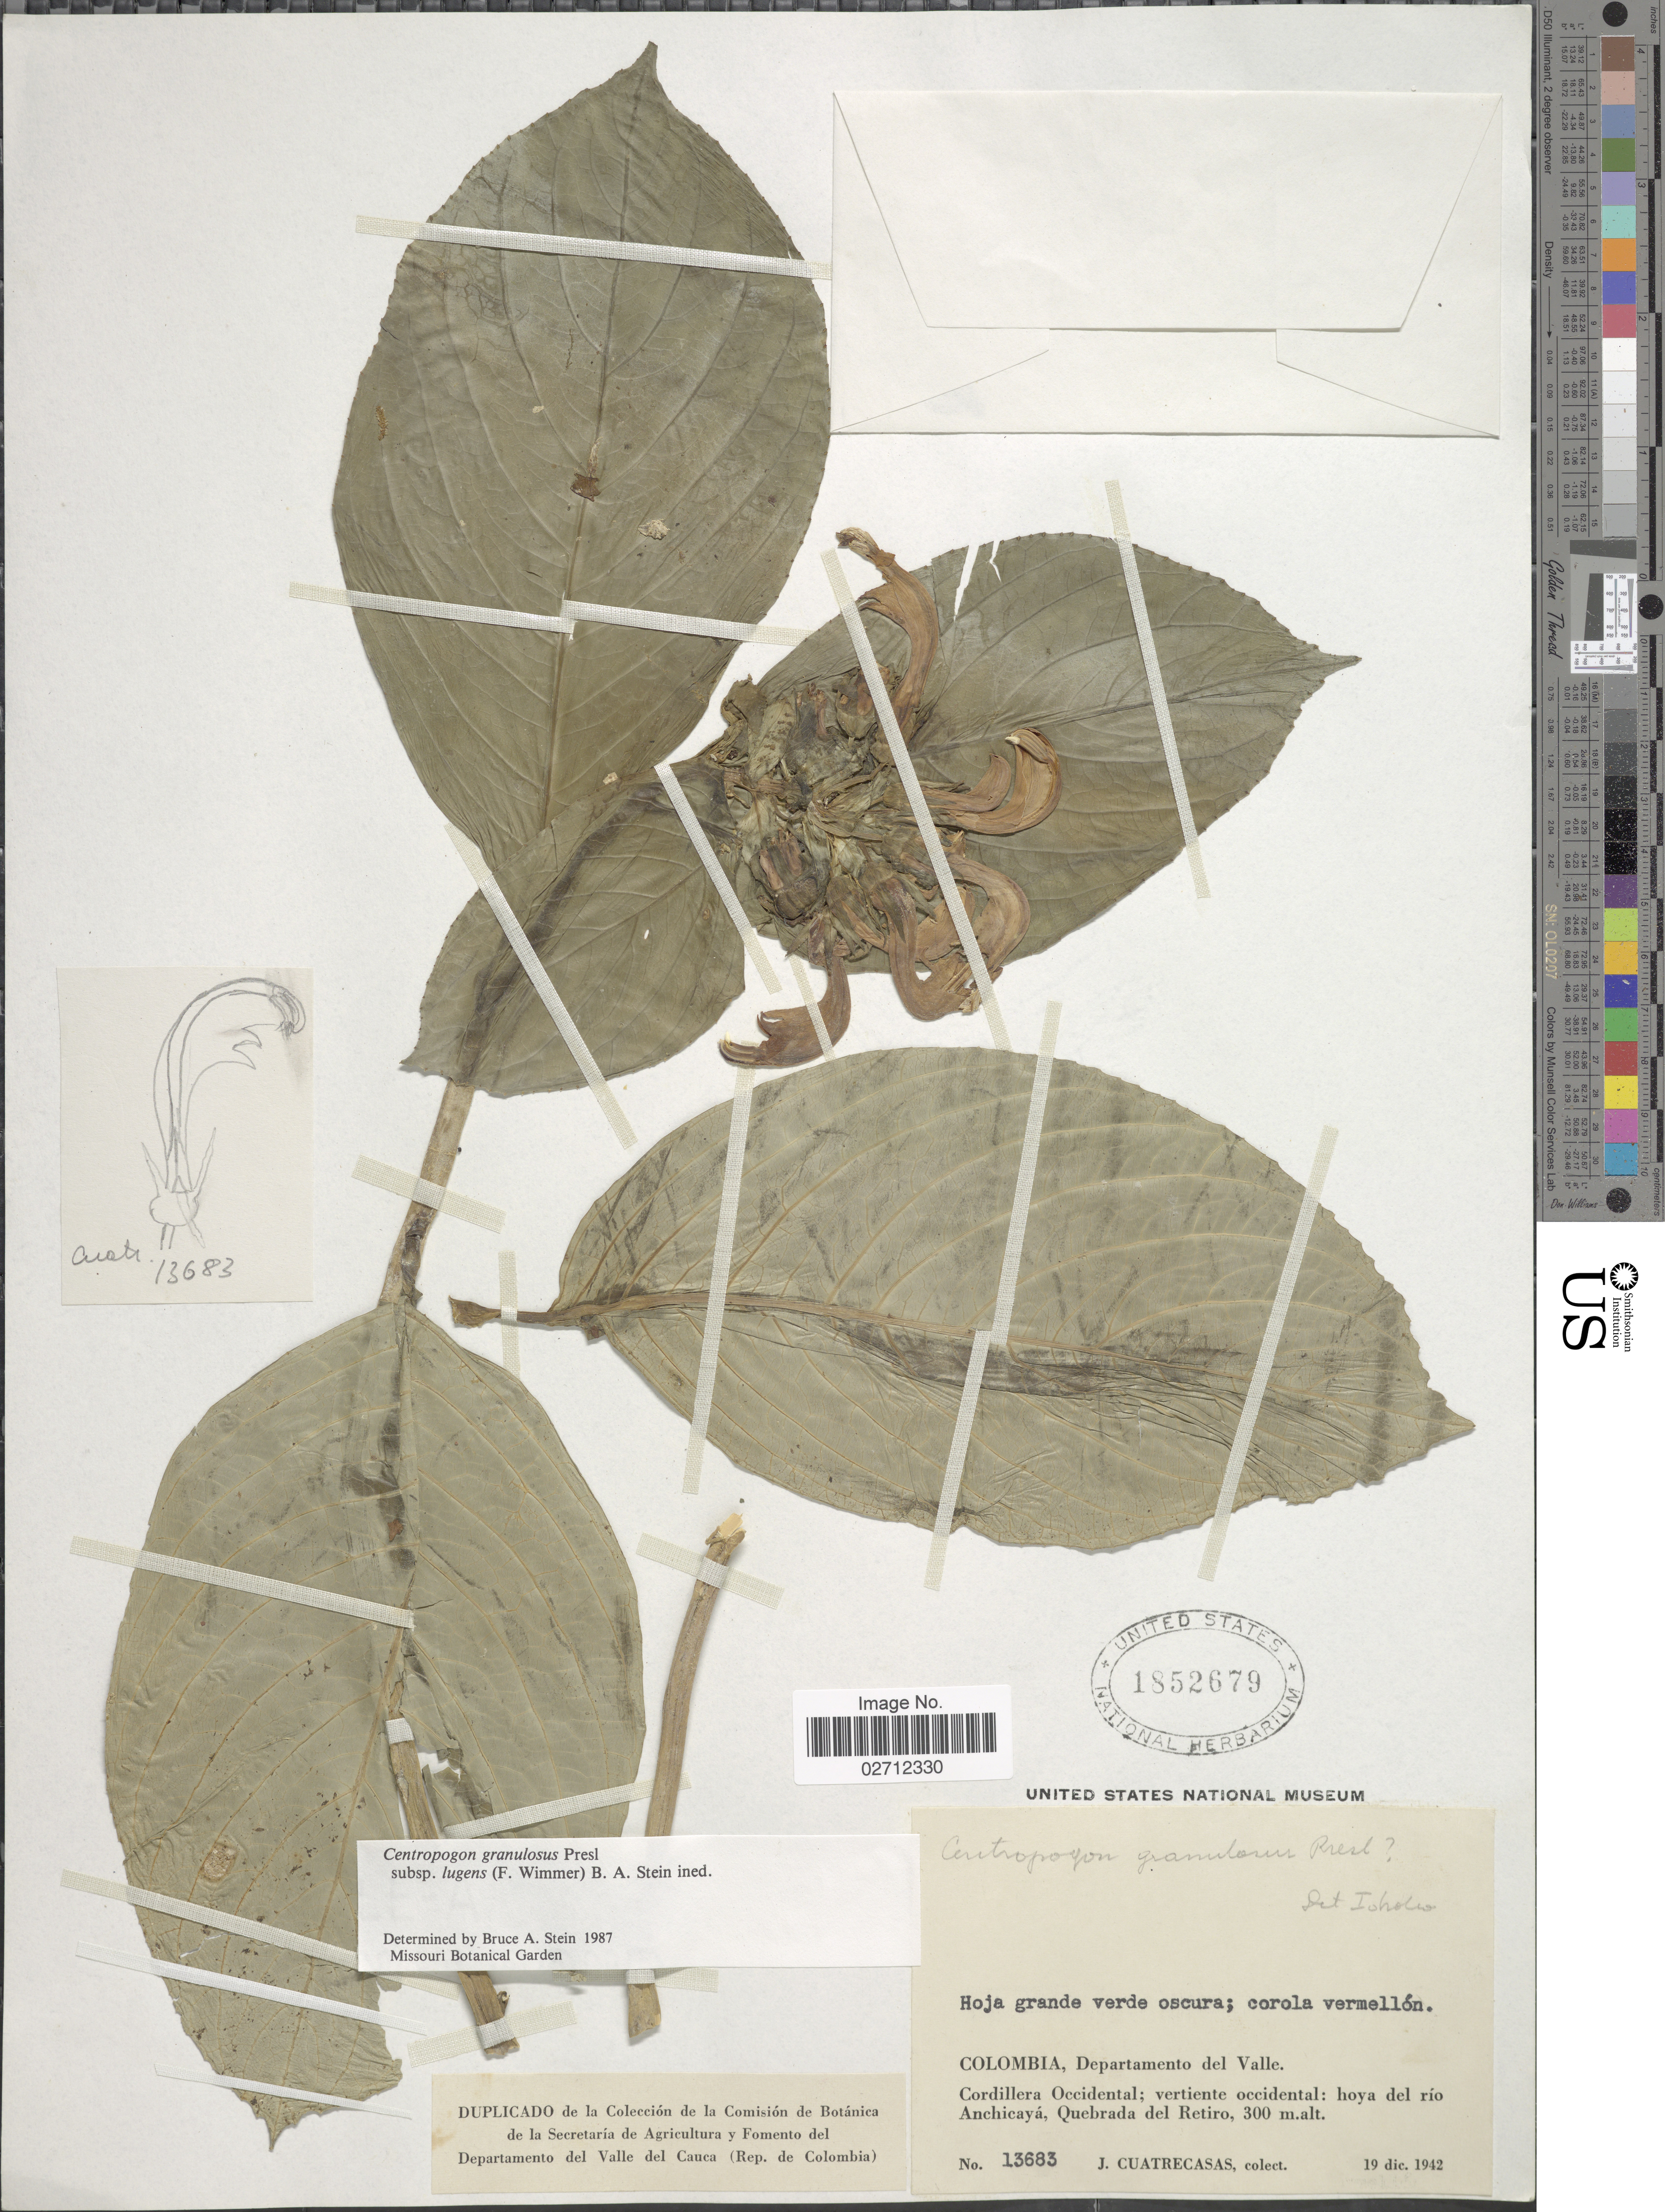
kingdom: Plantae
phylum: Tracheophyta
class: Magnoliopsida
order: Asterales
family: Campanulaceae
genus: Centropogon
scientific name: Centropogon granulosus subsp. lugens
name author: B.A. Stein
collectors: J. Cuatrecasas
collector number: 13683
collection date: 1942-12-19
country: Colombia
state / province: Valle del Cauca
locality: Departamento del Valle, Cordillera Occidental; vertiente occidental: hoya del río Anchicayá, Quebrada del Retiro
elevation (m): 300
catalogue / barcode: US 1852679